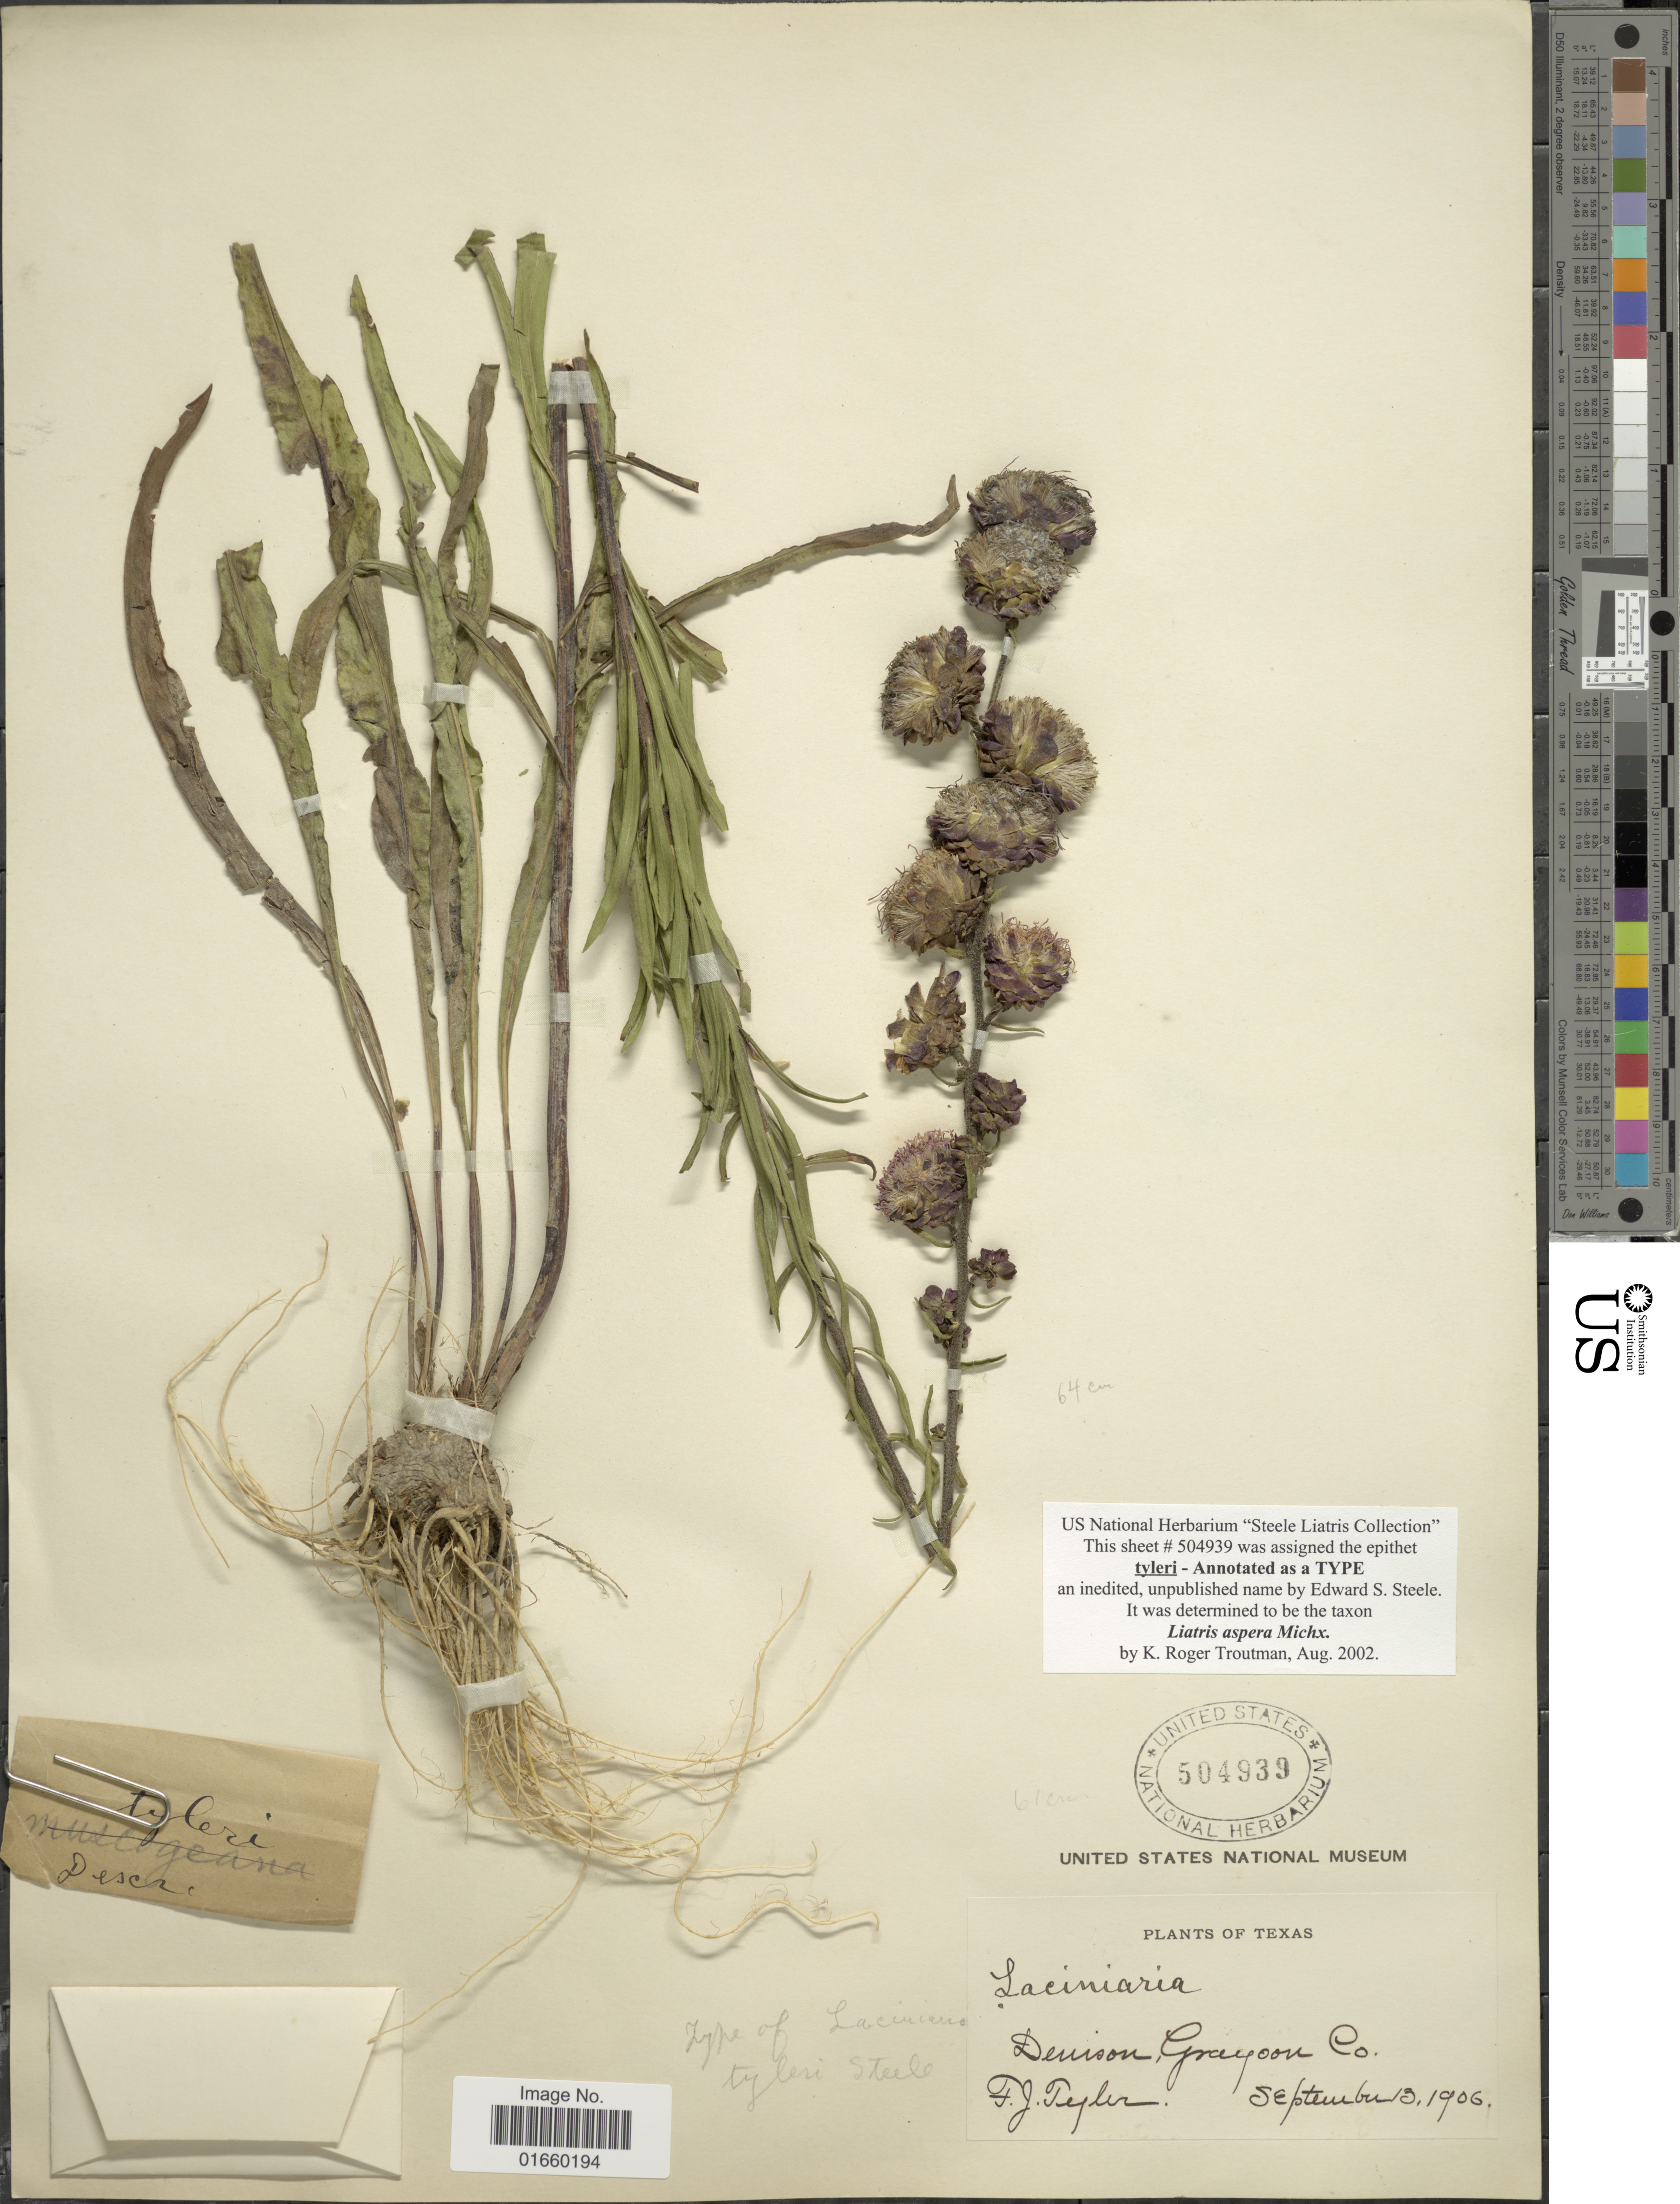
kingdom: Plantae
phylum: Tracheophyta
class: Magnoliopsida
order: Asterales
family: Asteraceae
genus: Liatris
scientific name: Liatris aspera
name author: Michx.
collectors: F. Tyler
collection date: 1906-09-13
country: United States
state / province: Texas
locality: Denison, Grayson Co.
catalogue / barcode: US 504939